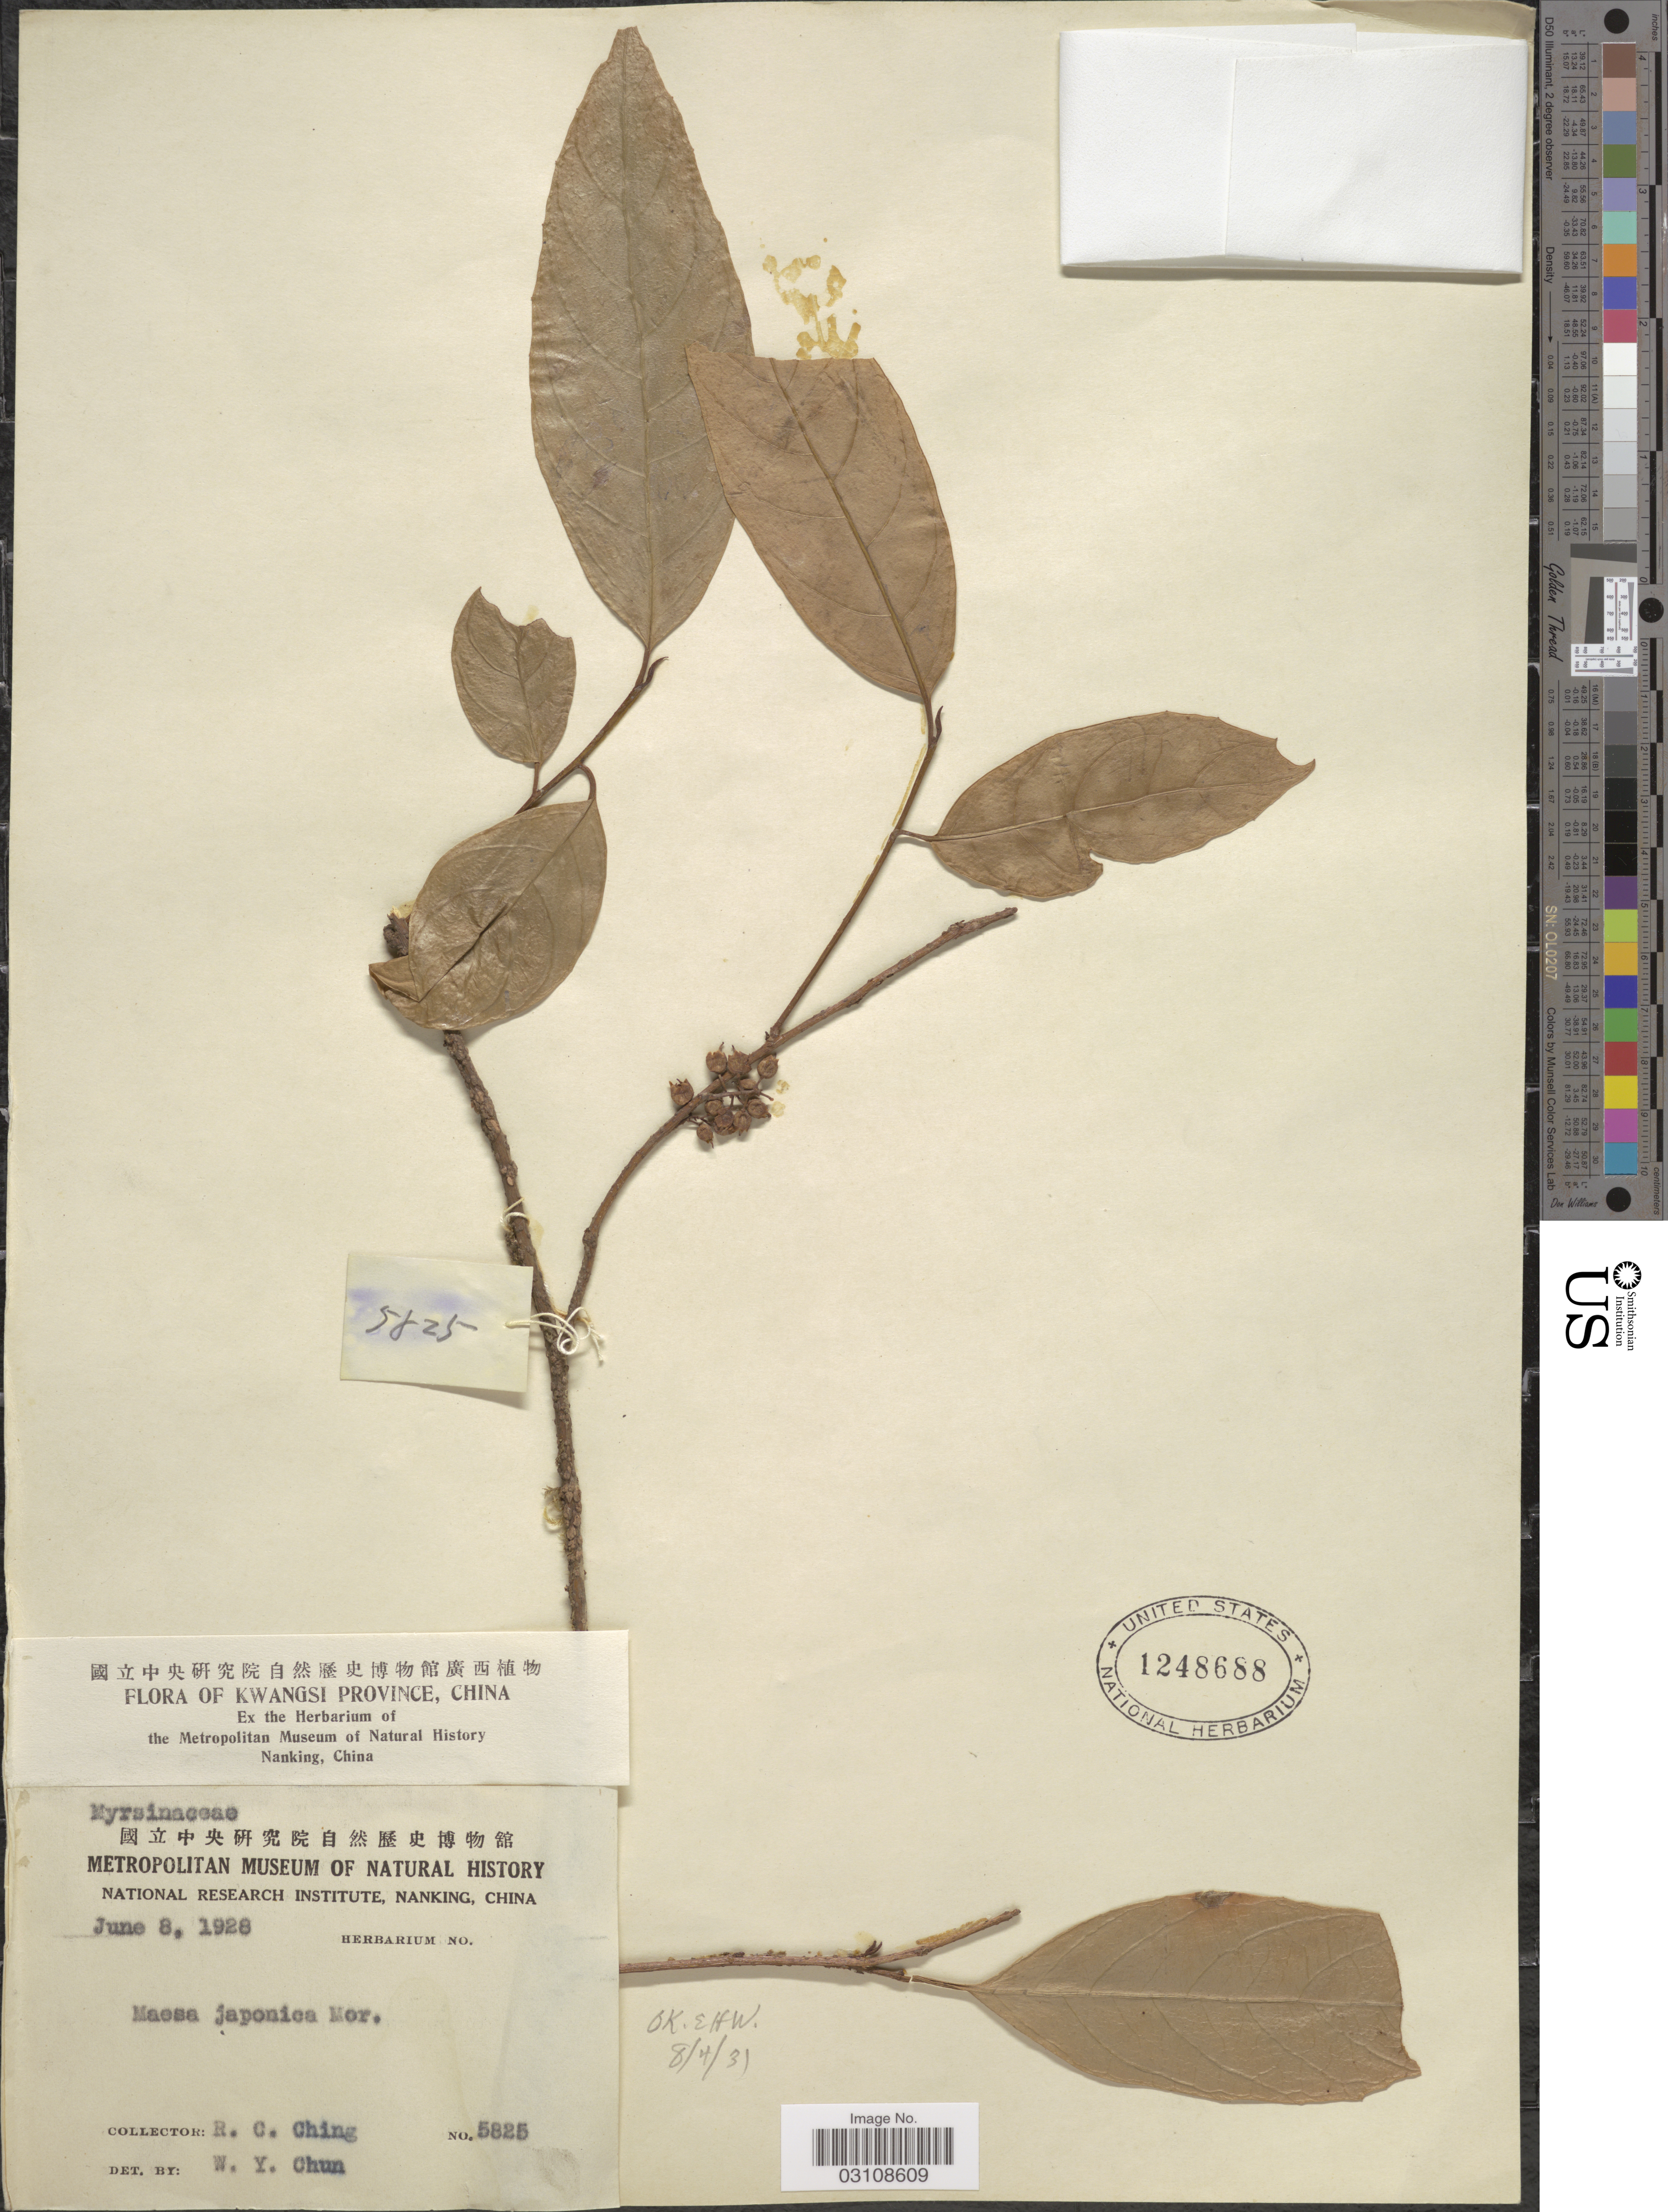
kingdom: Plantae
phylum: Tracheophyta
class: Magnoliopsida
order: Ericales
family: Primulaceae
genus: Maesa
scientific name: Maesa japonica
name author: Merr.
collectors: R. C. Ching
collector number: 5825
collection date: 1928-06-08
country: China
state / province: Guangxi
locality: Kwangsi Province.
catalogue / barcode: US 1248688